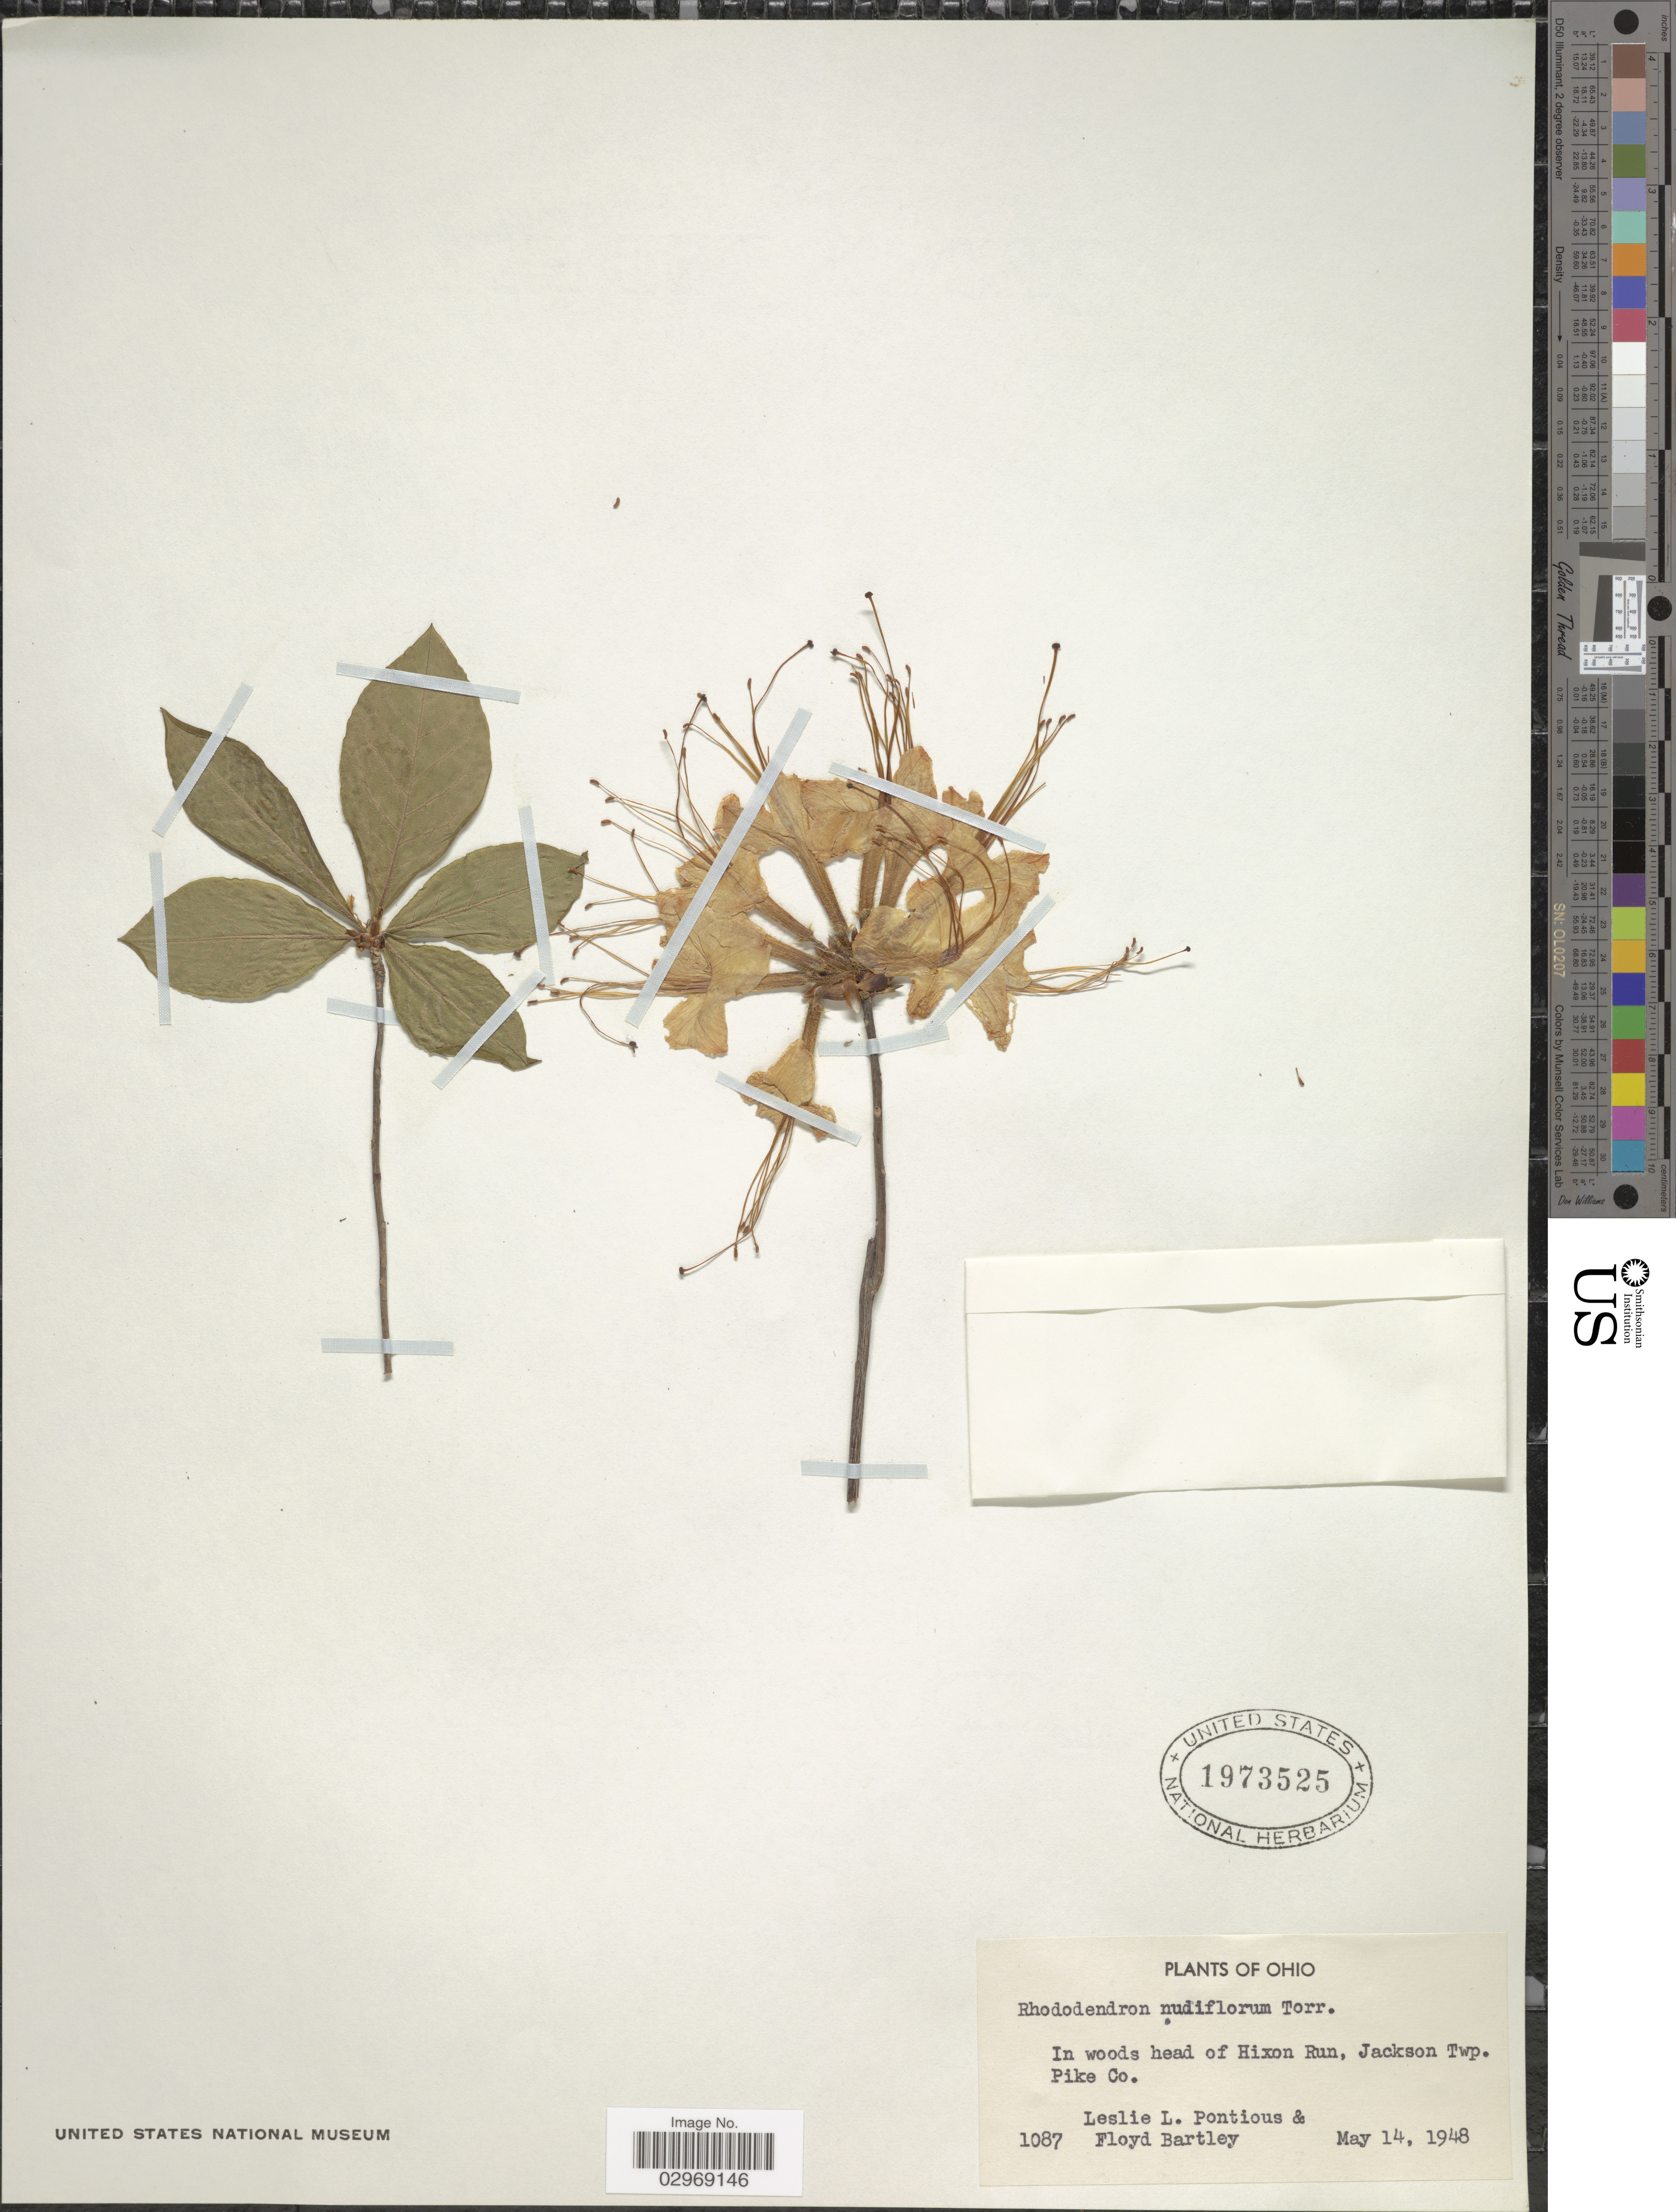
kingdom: Plantae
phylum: Tracheophyta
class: Magnoliopsida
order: Ericales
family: Ericaceae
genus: Rhododendron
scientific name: Rhododendron nudiflorum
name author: Torr.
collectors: L. L. Pontious & F. Bartley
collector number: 1087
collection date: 1948-05-14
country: United States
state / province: Ohio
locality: In woods head of Hixon Run, Jackson Twp. Pike Co.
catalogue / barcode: US 1973525